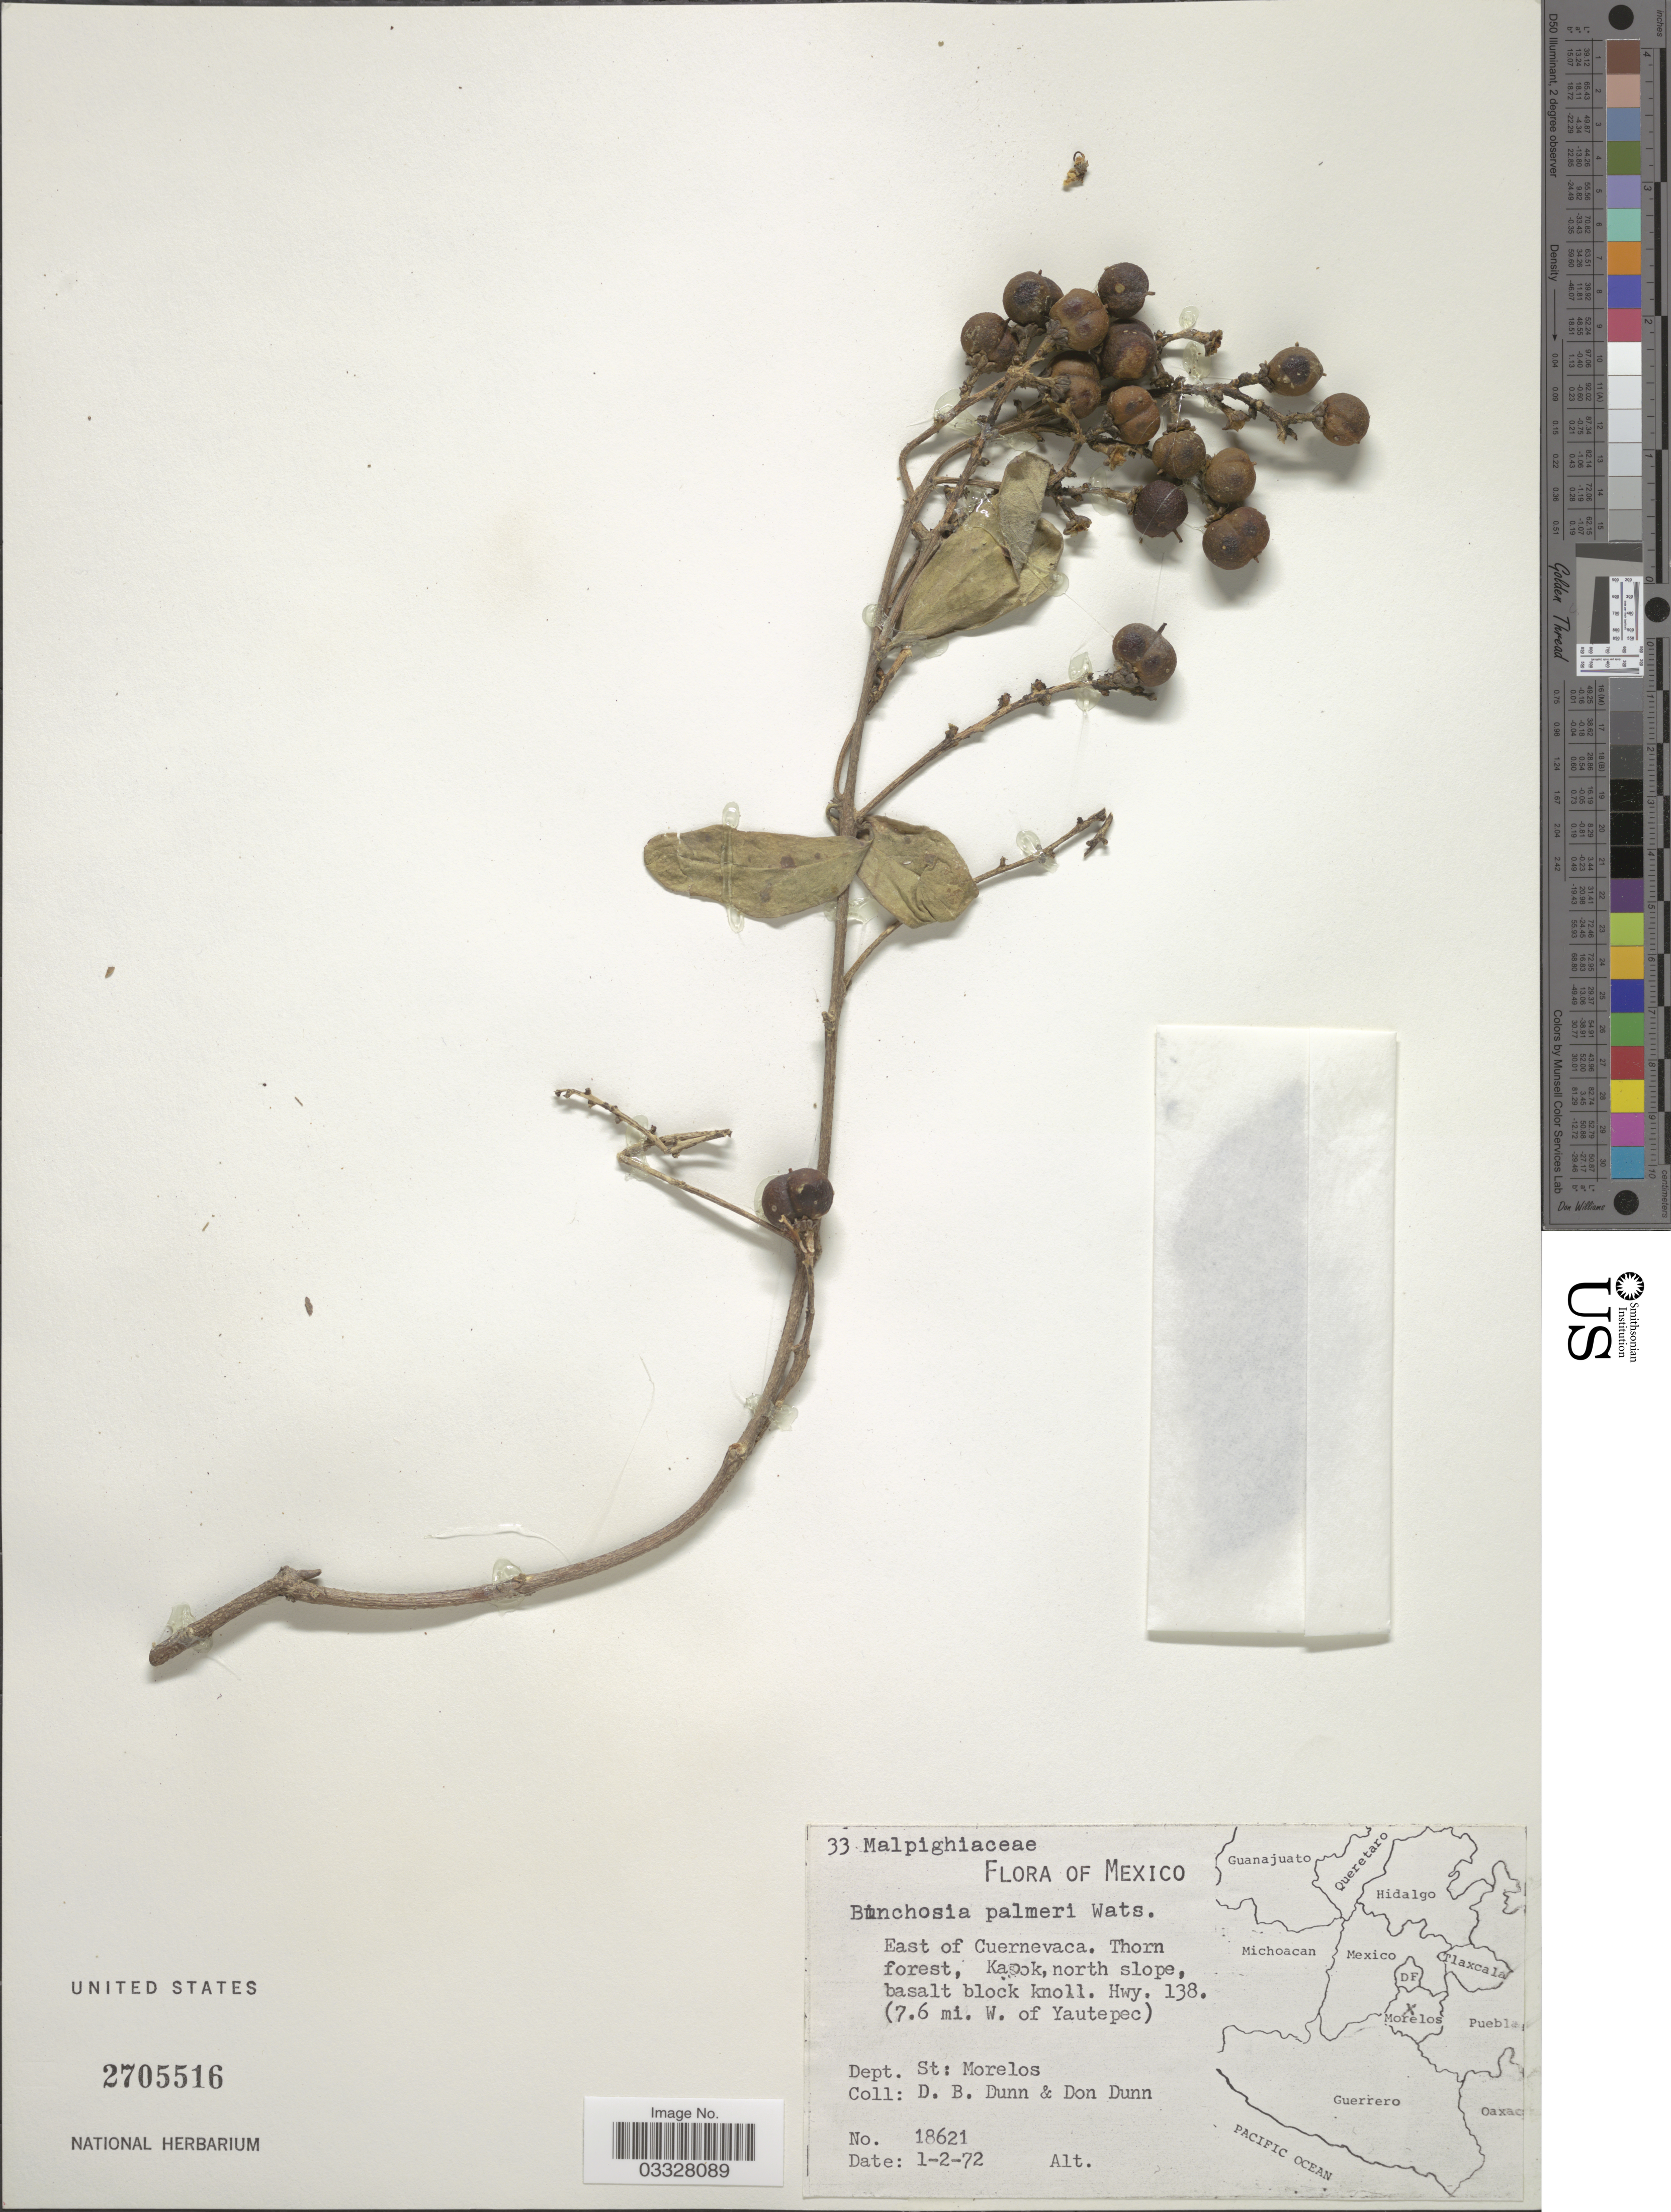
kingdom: Plantae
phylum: Tracheophyta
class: Magnoliopsida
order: Malpighiales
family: Malpighiaceae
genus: Bunchosia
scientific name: Bunchosia palmeri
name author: S. Watson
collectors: D. B. Dunn & D. Dunn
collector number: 18621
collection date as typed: Transcribed d/m/y: 1/2/72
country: Mexico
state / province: Morelos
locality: East of Cuernevaca. Thorn forest, Kapok, north slope. Hwy 138. (7.6 mi. W. of Yautepec). Dept. St: Morelos.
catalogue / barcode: US 2705516